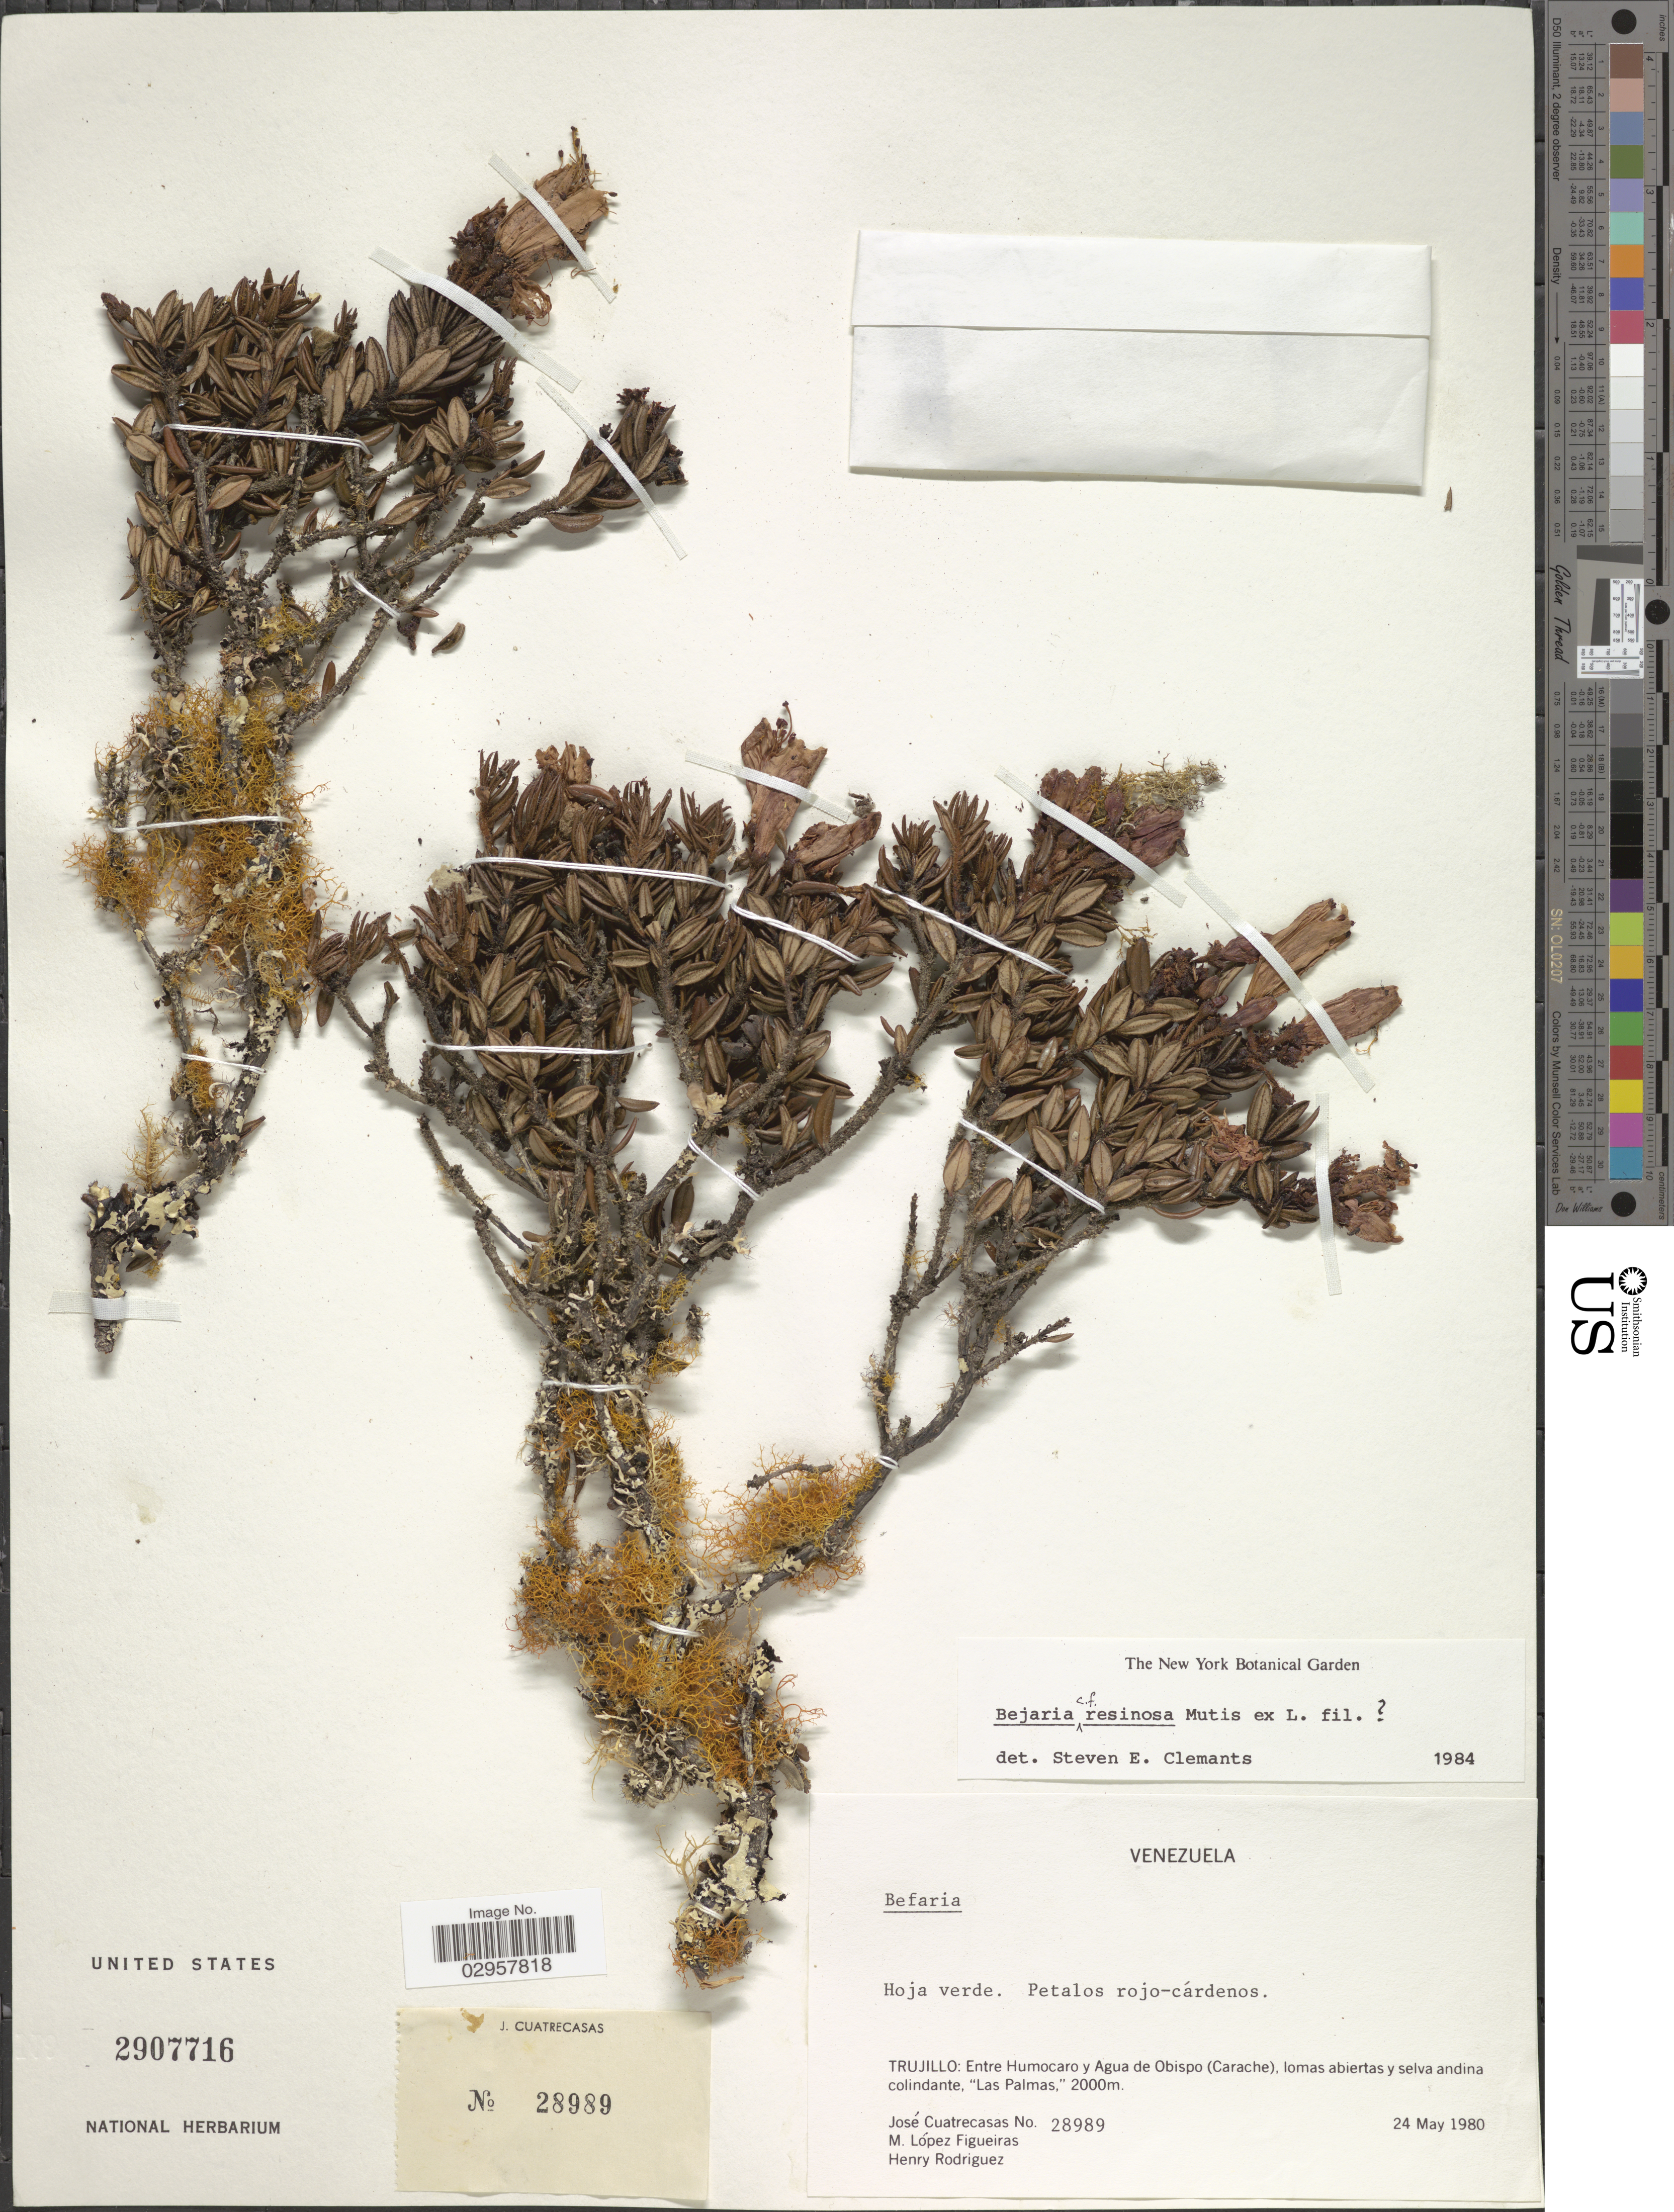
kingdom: Plantae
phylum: Tracheophyta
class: Magnoliopsida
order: Ericales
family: Ericaceae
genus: Befaria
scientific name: Befaria resinosa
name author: Mutis ex L. f.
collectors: J. Cuatrecasas, M. López Figueiras & H. Rodriguez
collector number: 28989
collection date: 1980-05-24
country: Venezuela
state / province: Trujillo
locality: Entre Humocaro y Agua de Obispo (Carache), lomas abiertas y selva andina colindante, "Las Palmas".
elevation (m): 2000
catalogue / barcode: US 2907716